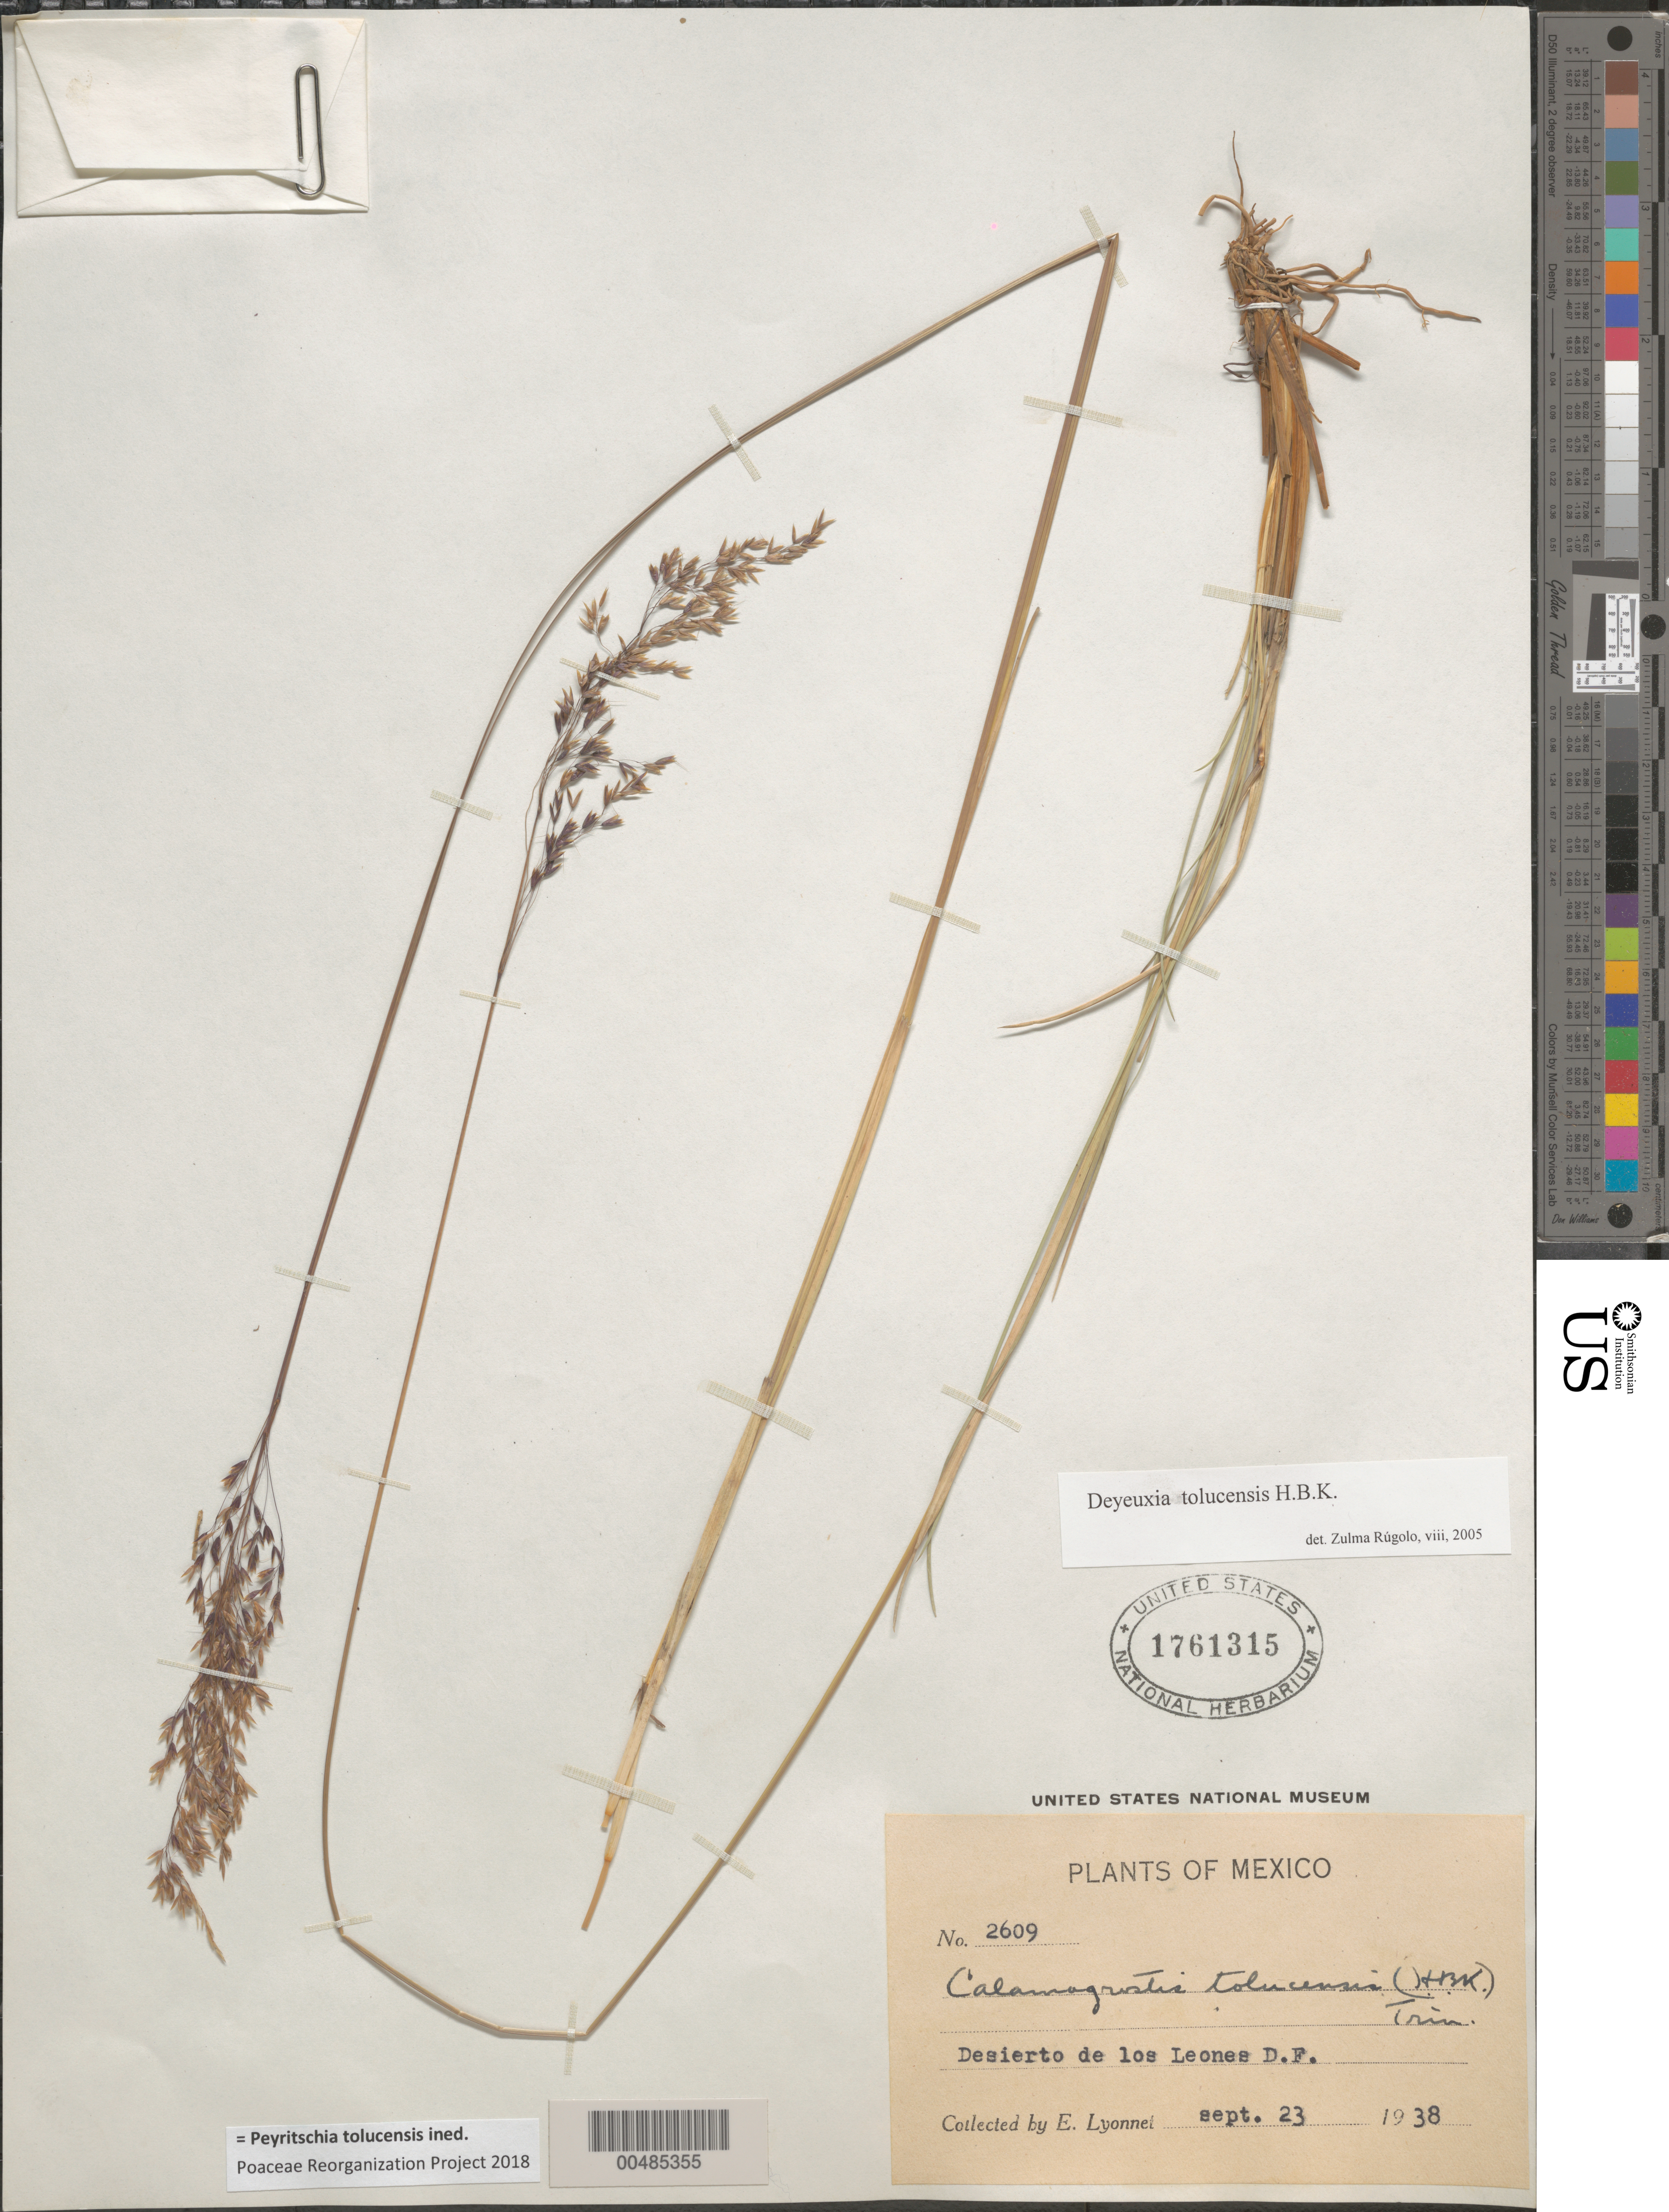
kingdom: Plantae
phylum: Tracheophyta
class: Liliopsida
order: Poales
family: Poaceae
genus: Peyritschia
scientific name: Peyritschia tolucensis ined.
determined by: Poaceae Reorganization Project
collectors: Bro. E. Lyonnet et al.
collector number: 2609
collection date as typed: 23 Sep 1938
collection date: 1938-09-23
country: Mexico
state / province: Distrito Federal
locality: Desierto de Los Leones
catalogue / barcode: US 1761315